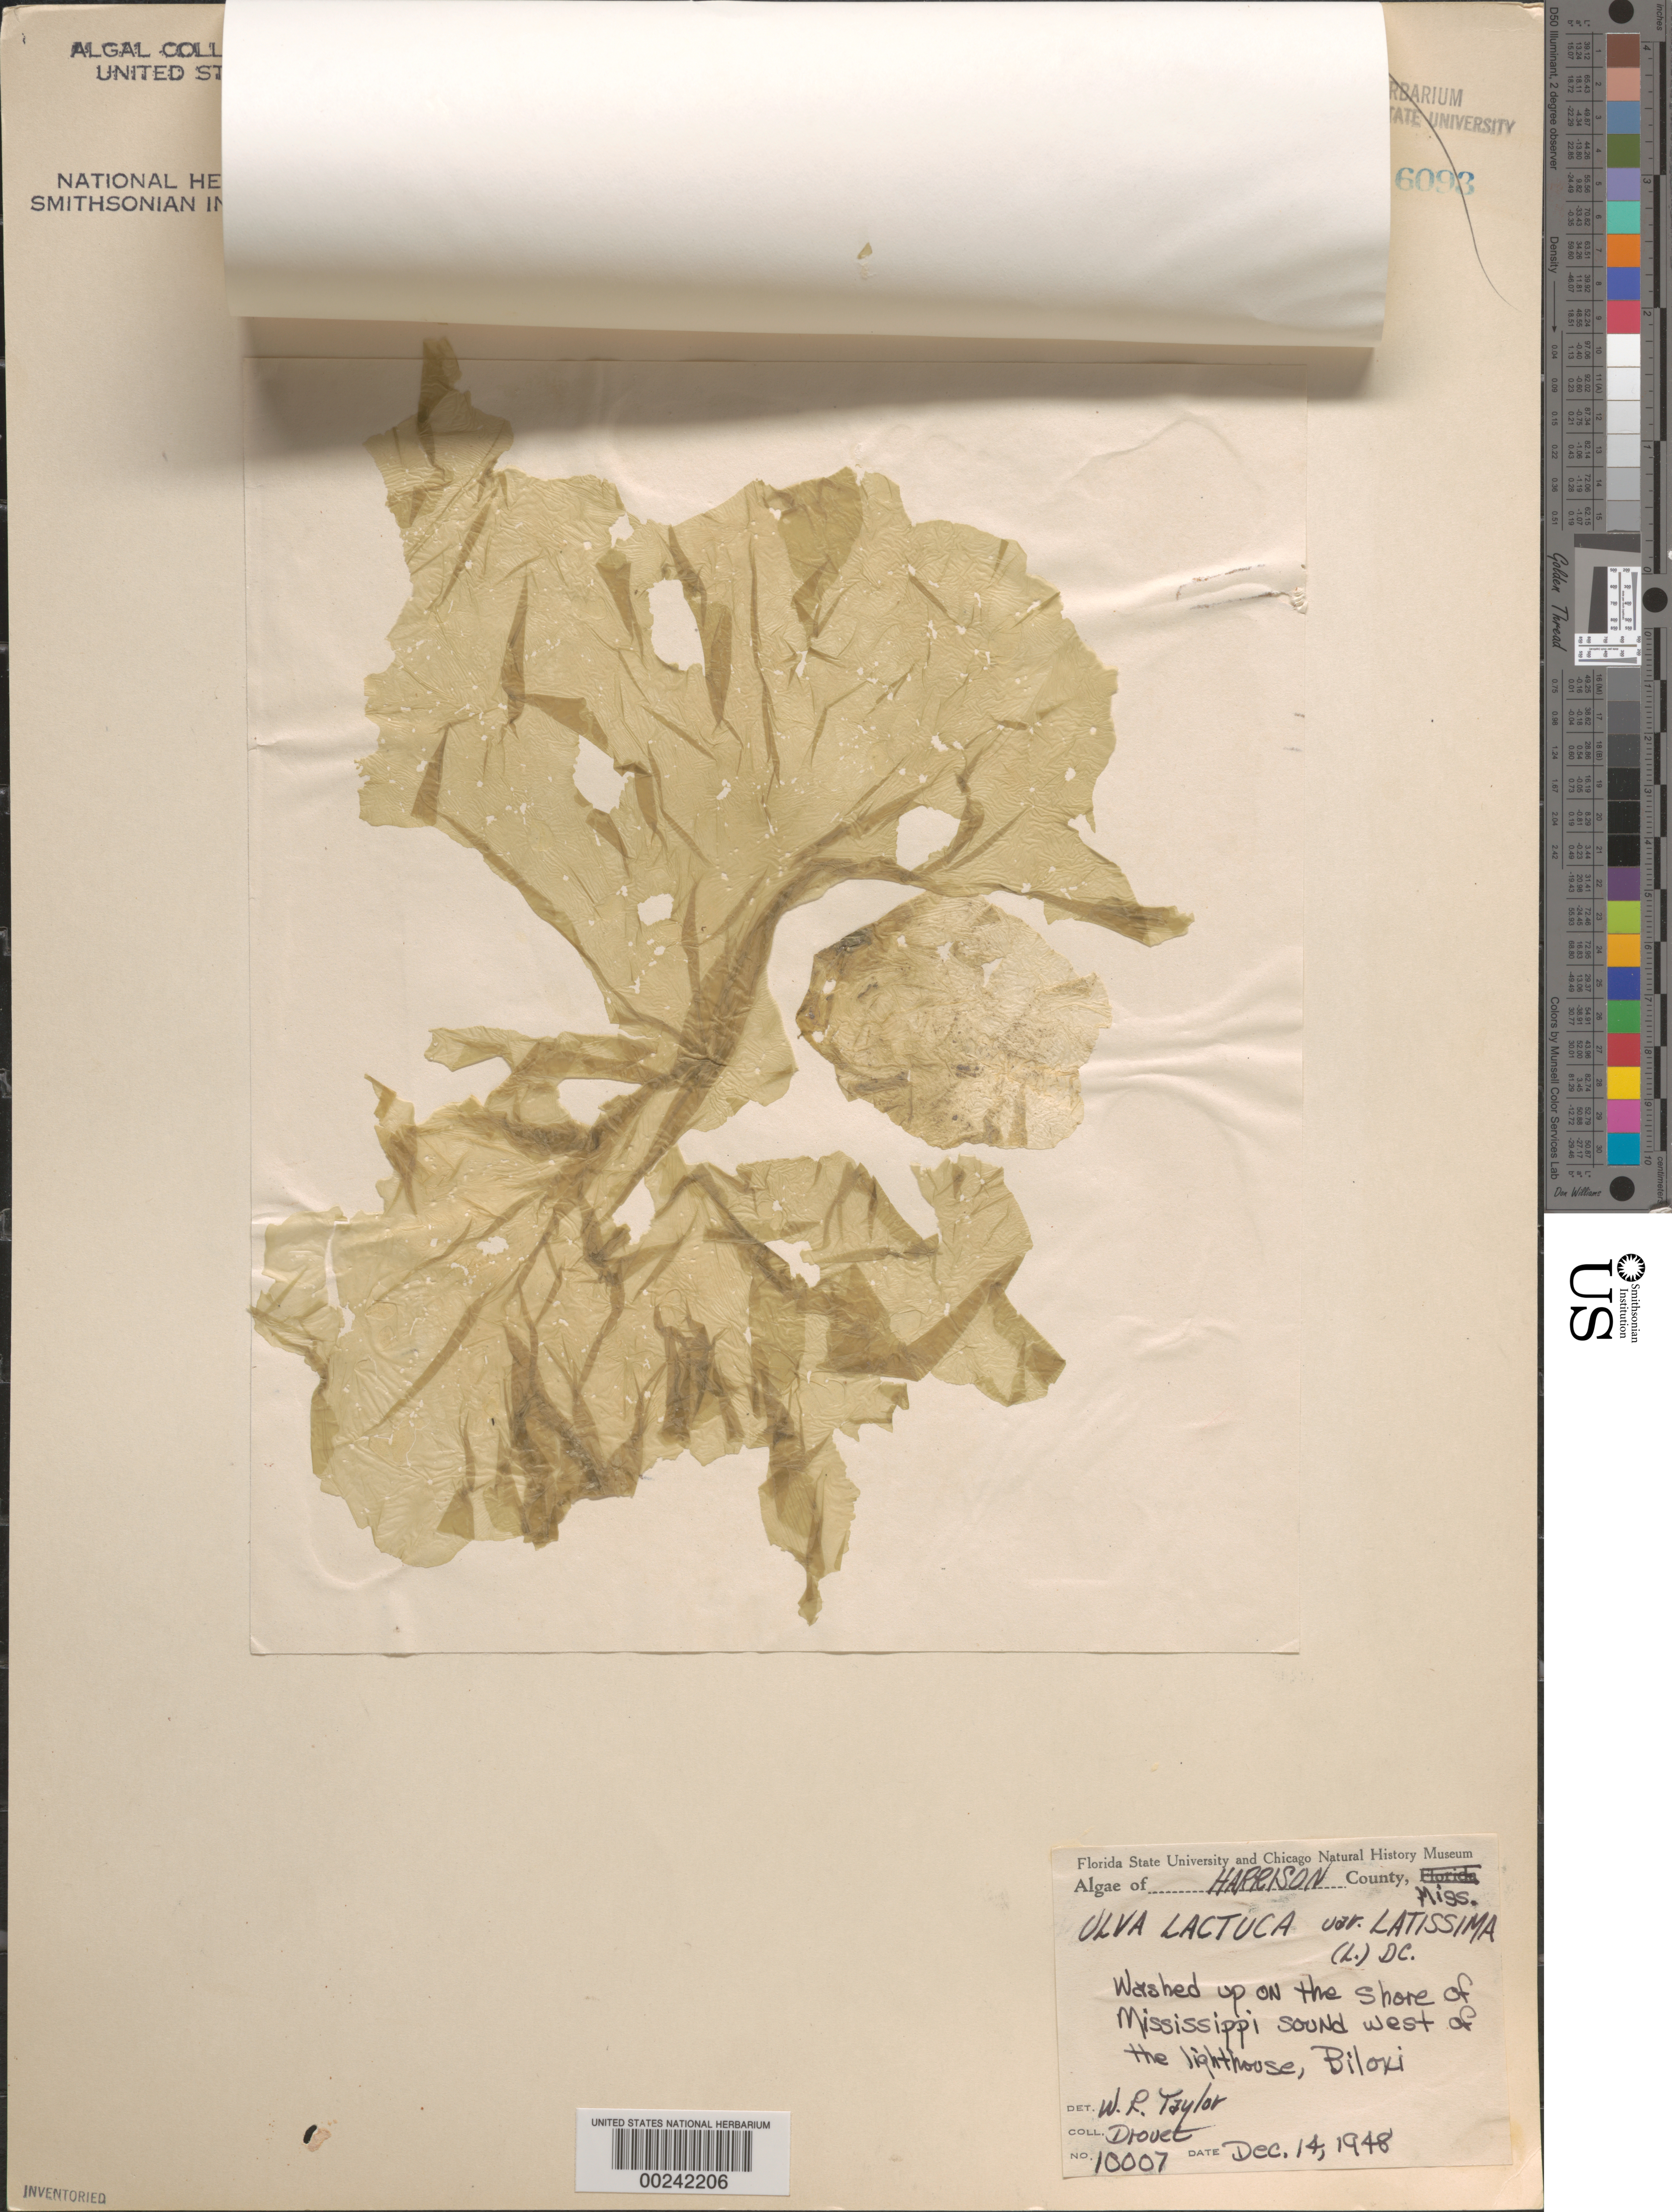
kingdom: Plantae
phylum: Chlorophyta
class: Ulvophyceae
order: Ulvales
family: Ulvaceae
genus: Ulva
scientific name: Ulva lactuca var. latissima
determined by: Taylor, William R.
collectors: F. E. Drouet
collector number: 10007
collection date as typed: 14 Dec 1948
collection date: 1948-12-14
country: United States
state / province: Mississippi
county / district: Harrison County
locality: Mississippi Sound west of lighthouse, Biloxi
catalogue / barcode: US 20595